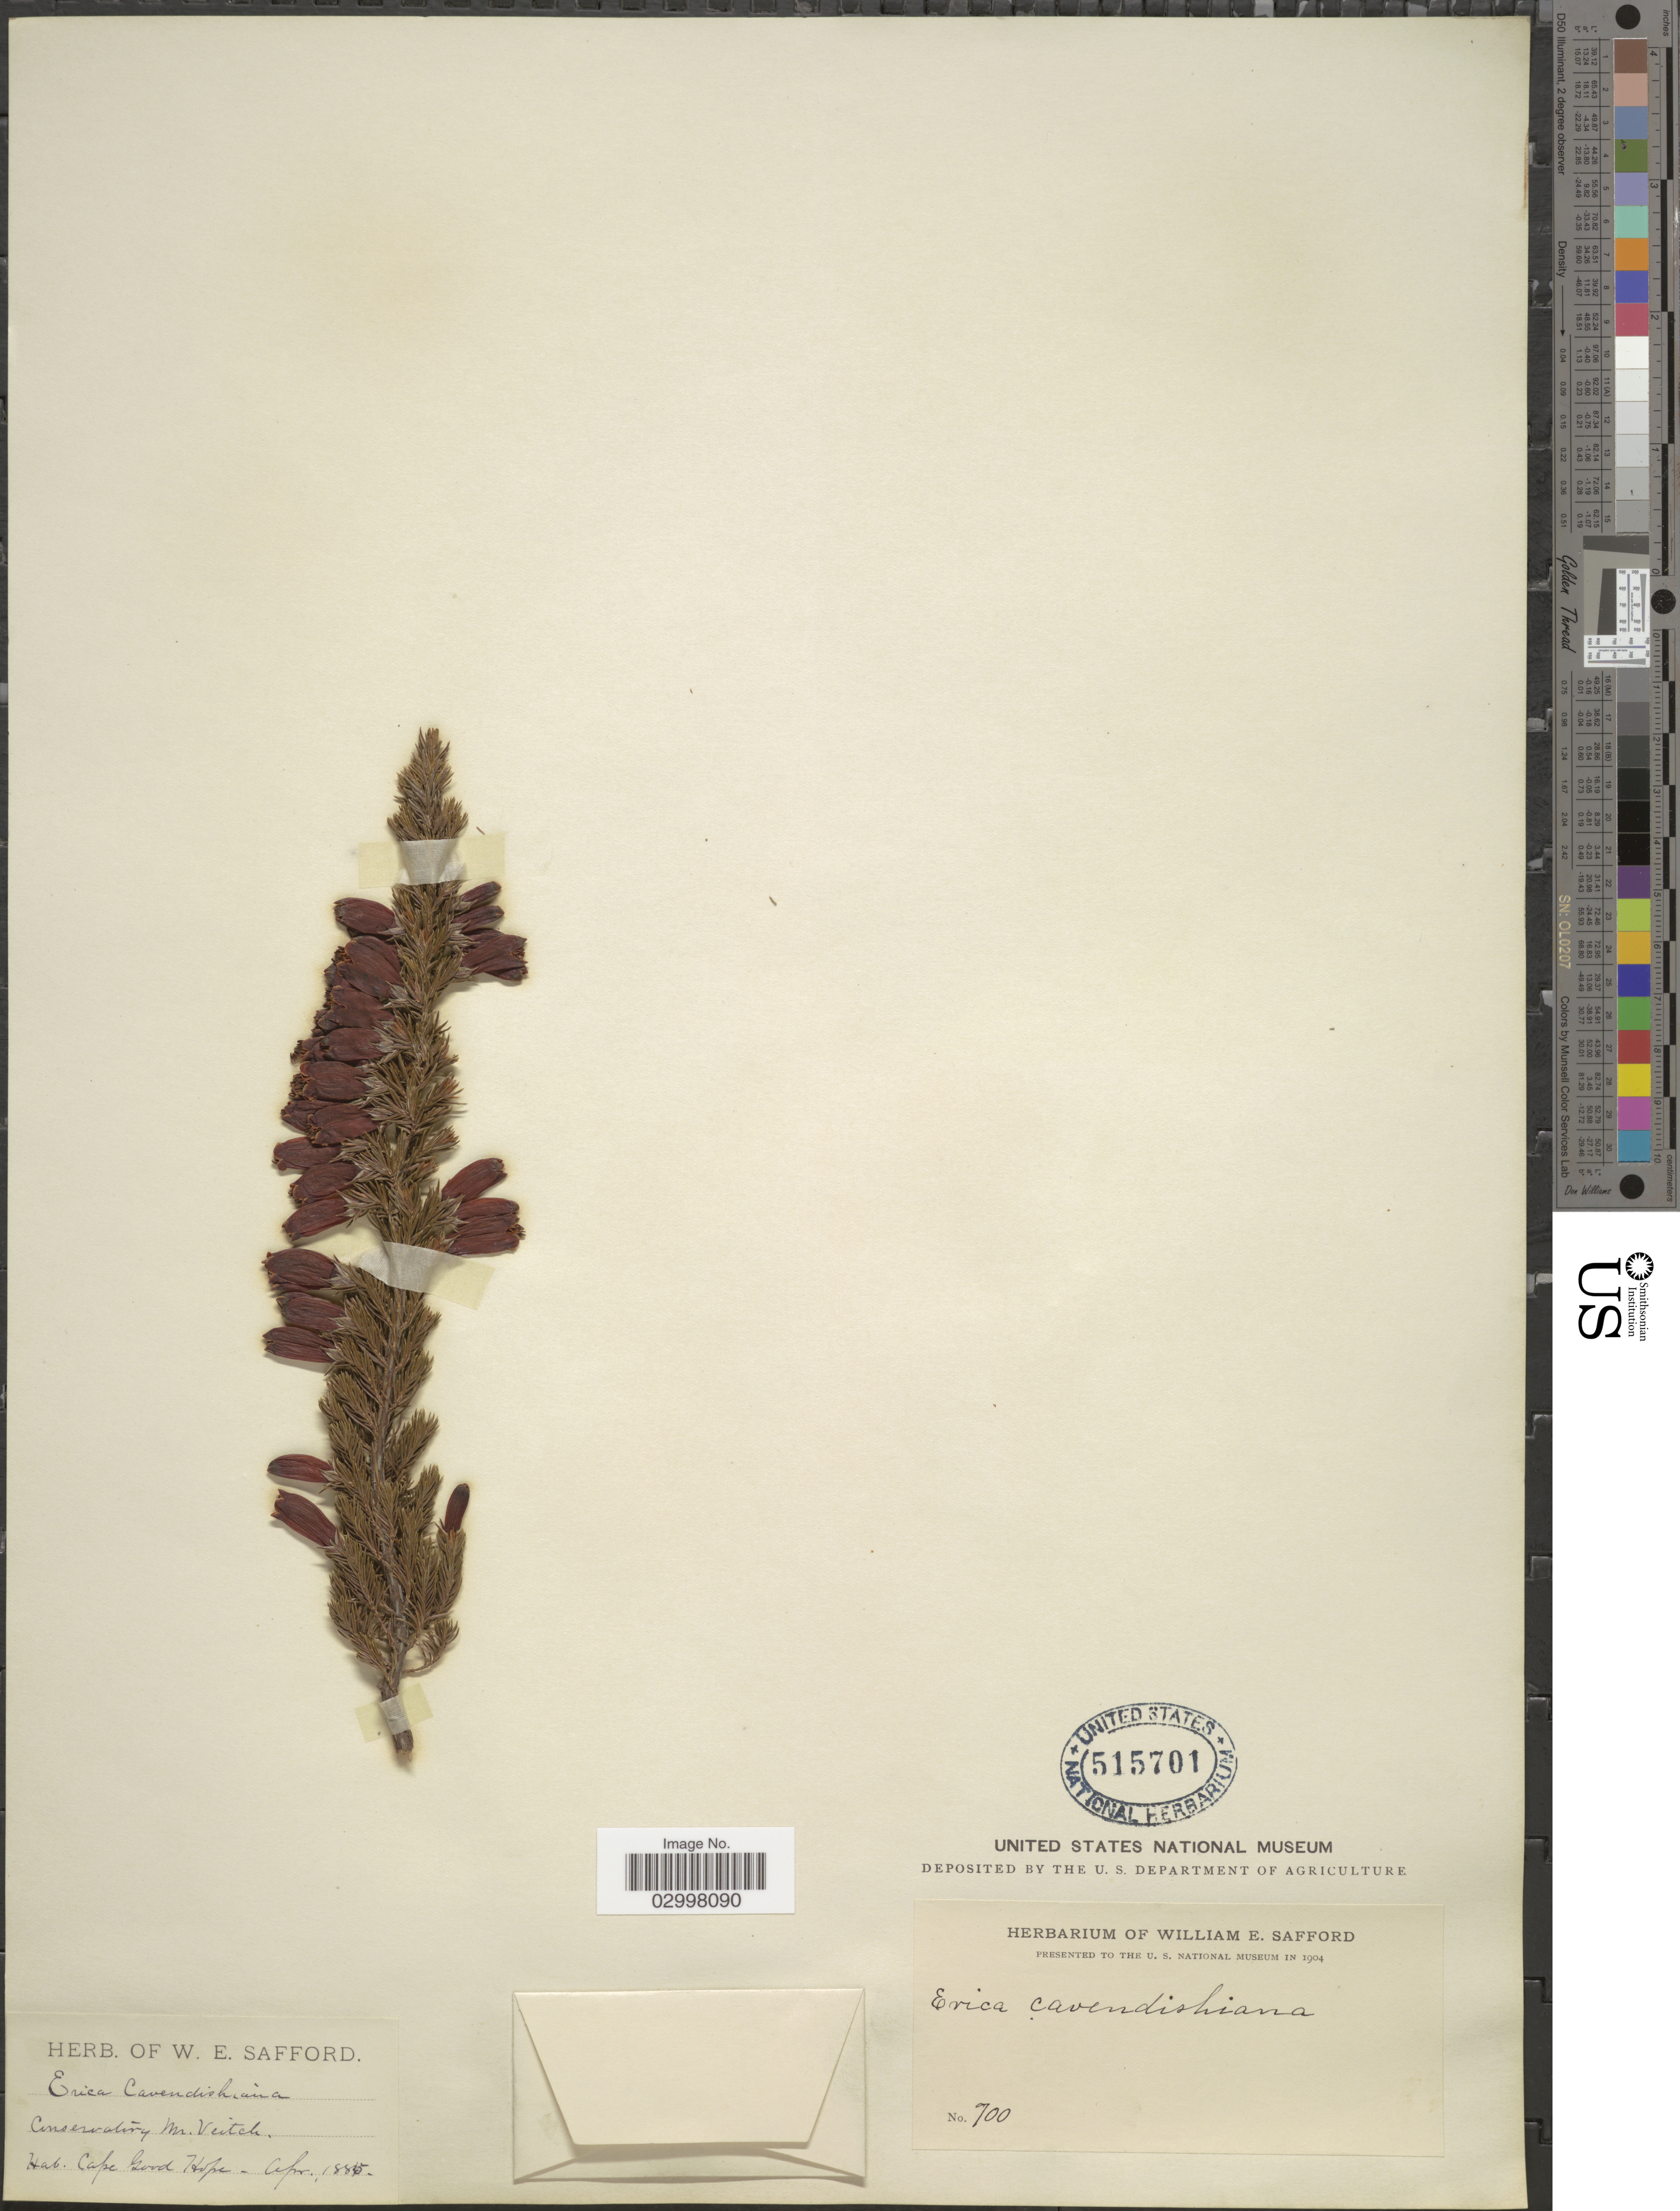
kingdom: Plantae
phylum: Tracheophyta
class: Magnoliopsida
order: Ericales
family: Ericaceae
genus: Erica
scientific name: Erica x cavendishiana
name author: Paxton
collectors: ex herb. W. E. Safford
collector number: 700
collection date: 1885-04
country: South Africa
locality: Conservatory Mr. Veitch. Cape Good Hope.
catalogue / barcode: US 515701